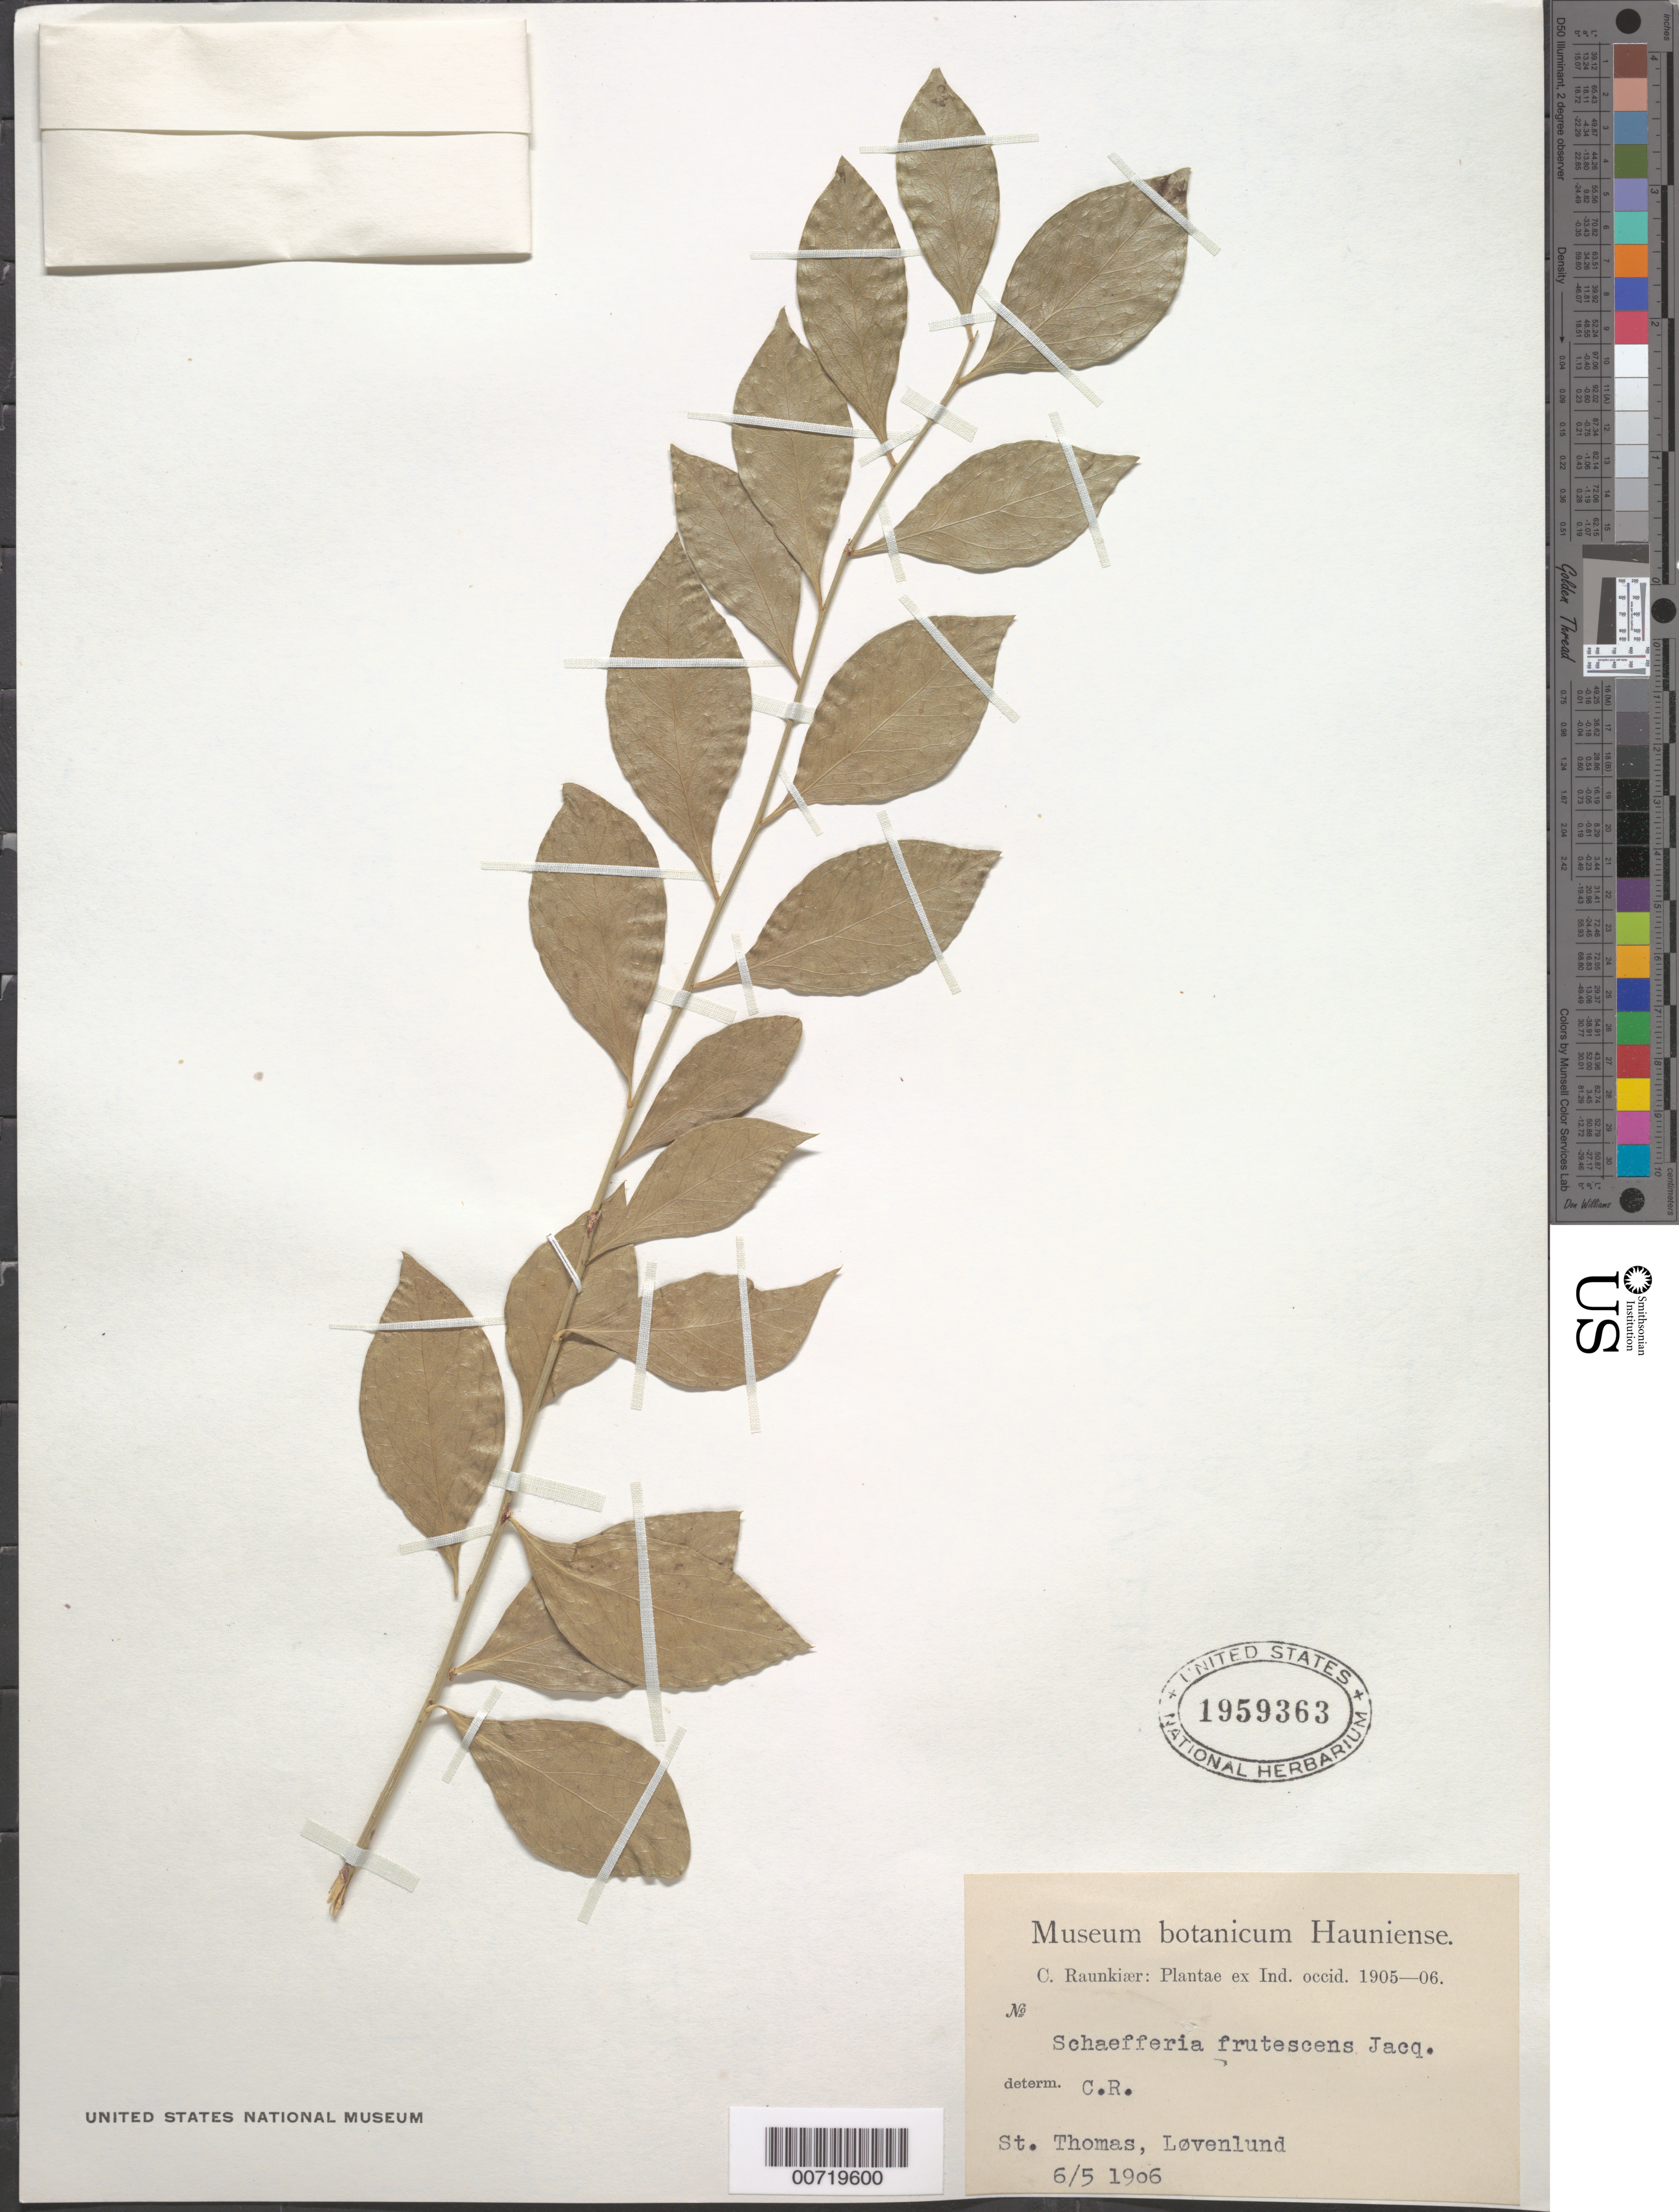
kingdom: Plantae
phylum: Tracheophyta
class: Magnoliopsida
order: Celastrales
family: Celastraceae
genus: Schaefferia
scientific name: Schaefferia frutescens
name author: Jacq.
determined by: Raunkiær, C.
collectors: C. Raunkiær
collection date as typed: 05 Jun 1906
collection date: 1906-06-05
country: U.S. Virgin Islands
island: St. Thomas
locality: Lovenlund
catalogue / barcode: US 1959363